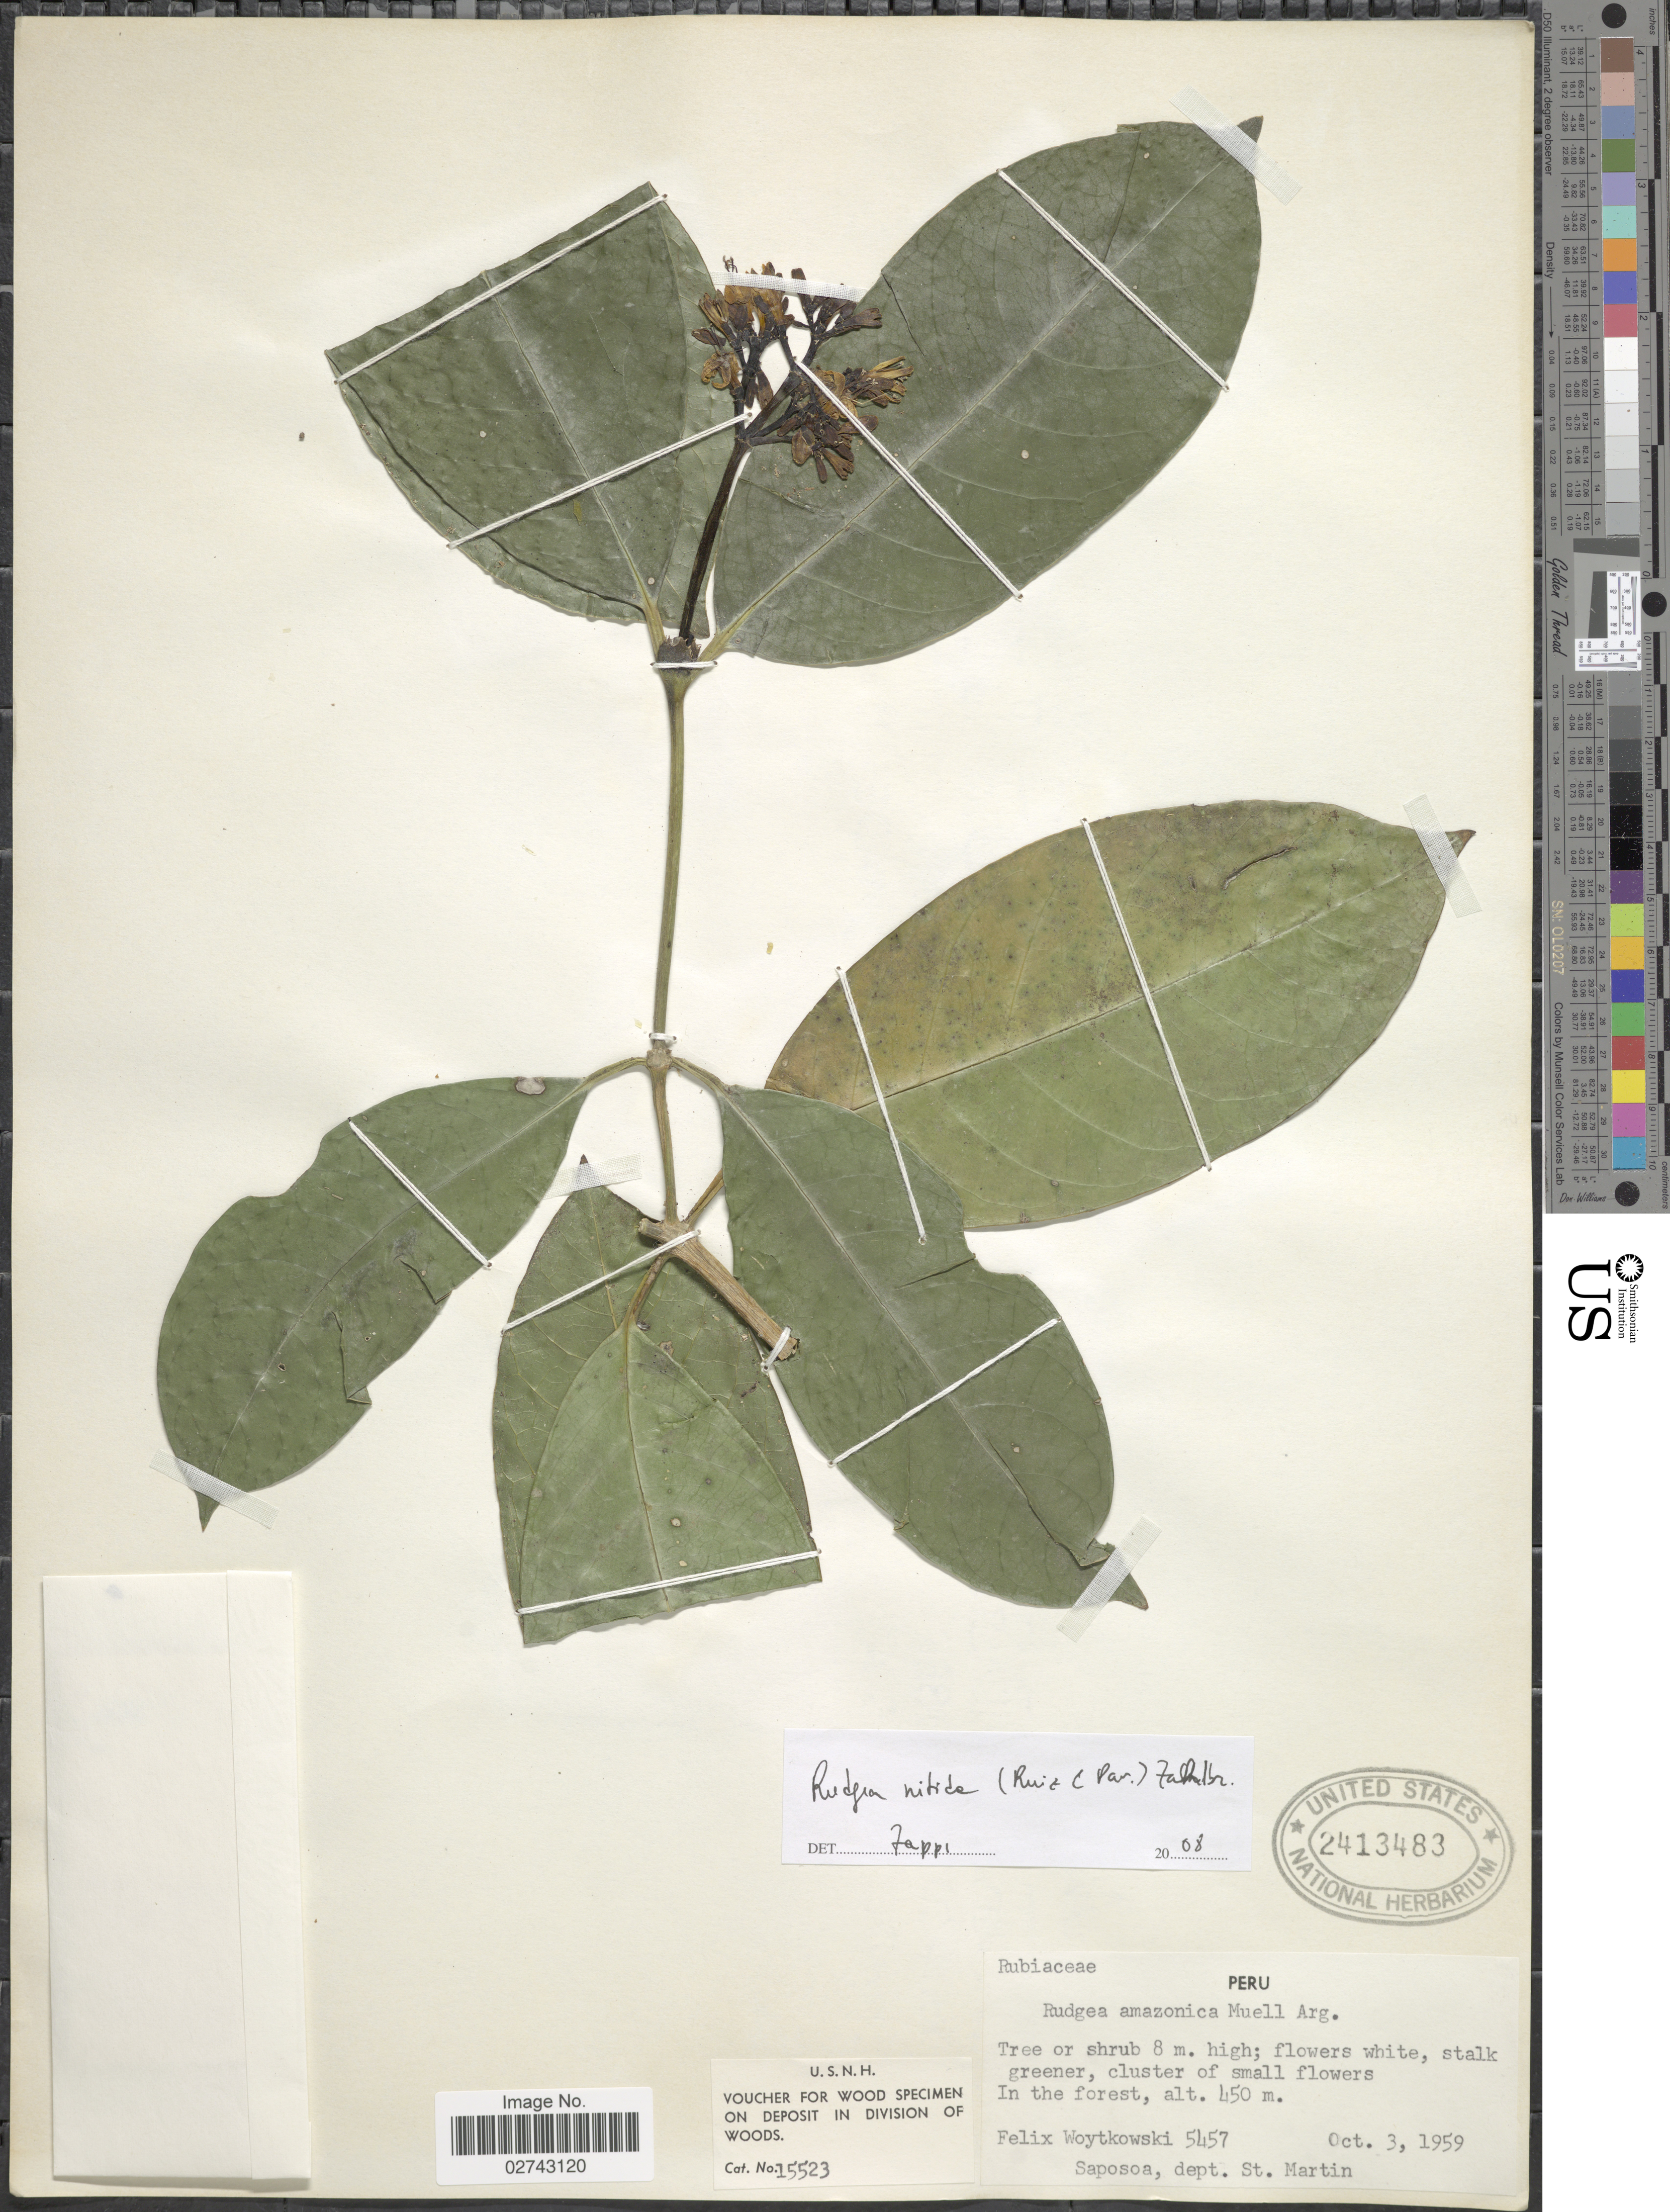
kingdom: Plantae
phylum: Tracheophyta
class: Magnoliopsida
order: Gentianales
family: Rubiaceae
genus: Rudgea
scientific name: Rudgea nitida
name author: (Ruiz & Pav.) Spreng.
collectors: F. Woytkowski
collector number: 5457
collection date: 1959-10-03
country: Peru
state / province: San Martín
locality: Saposoa.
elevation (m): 450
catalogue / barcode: US 2413483